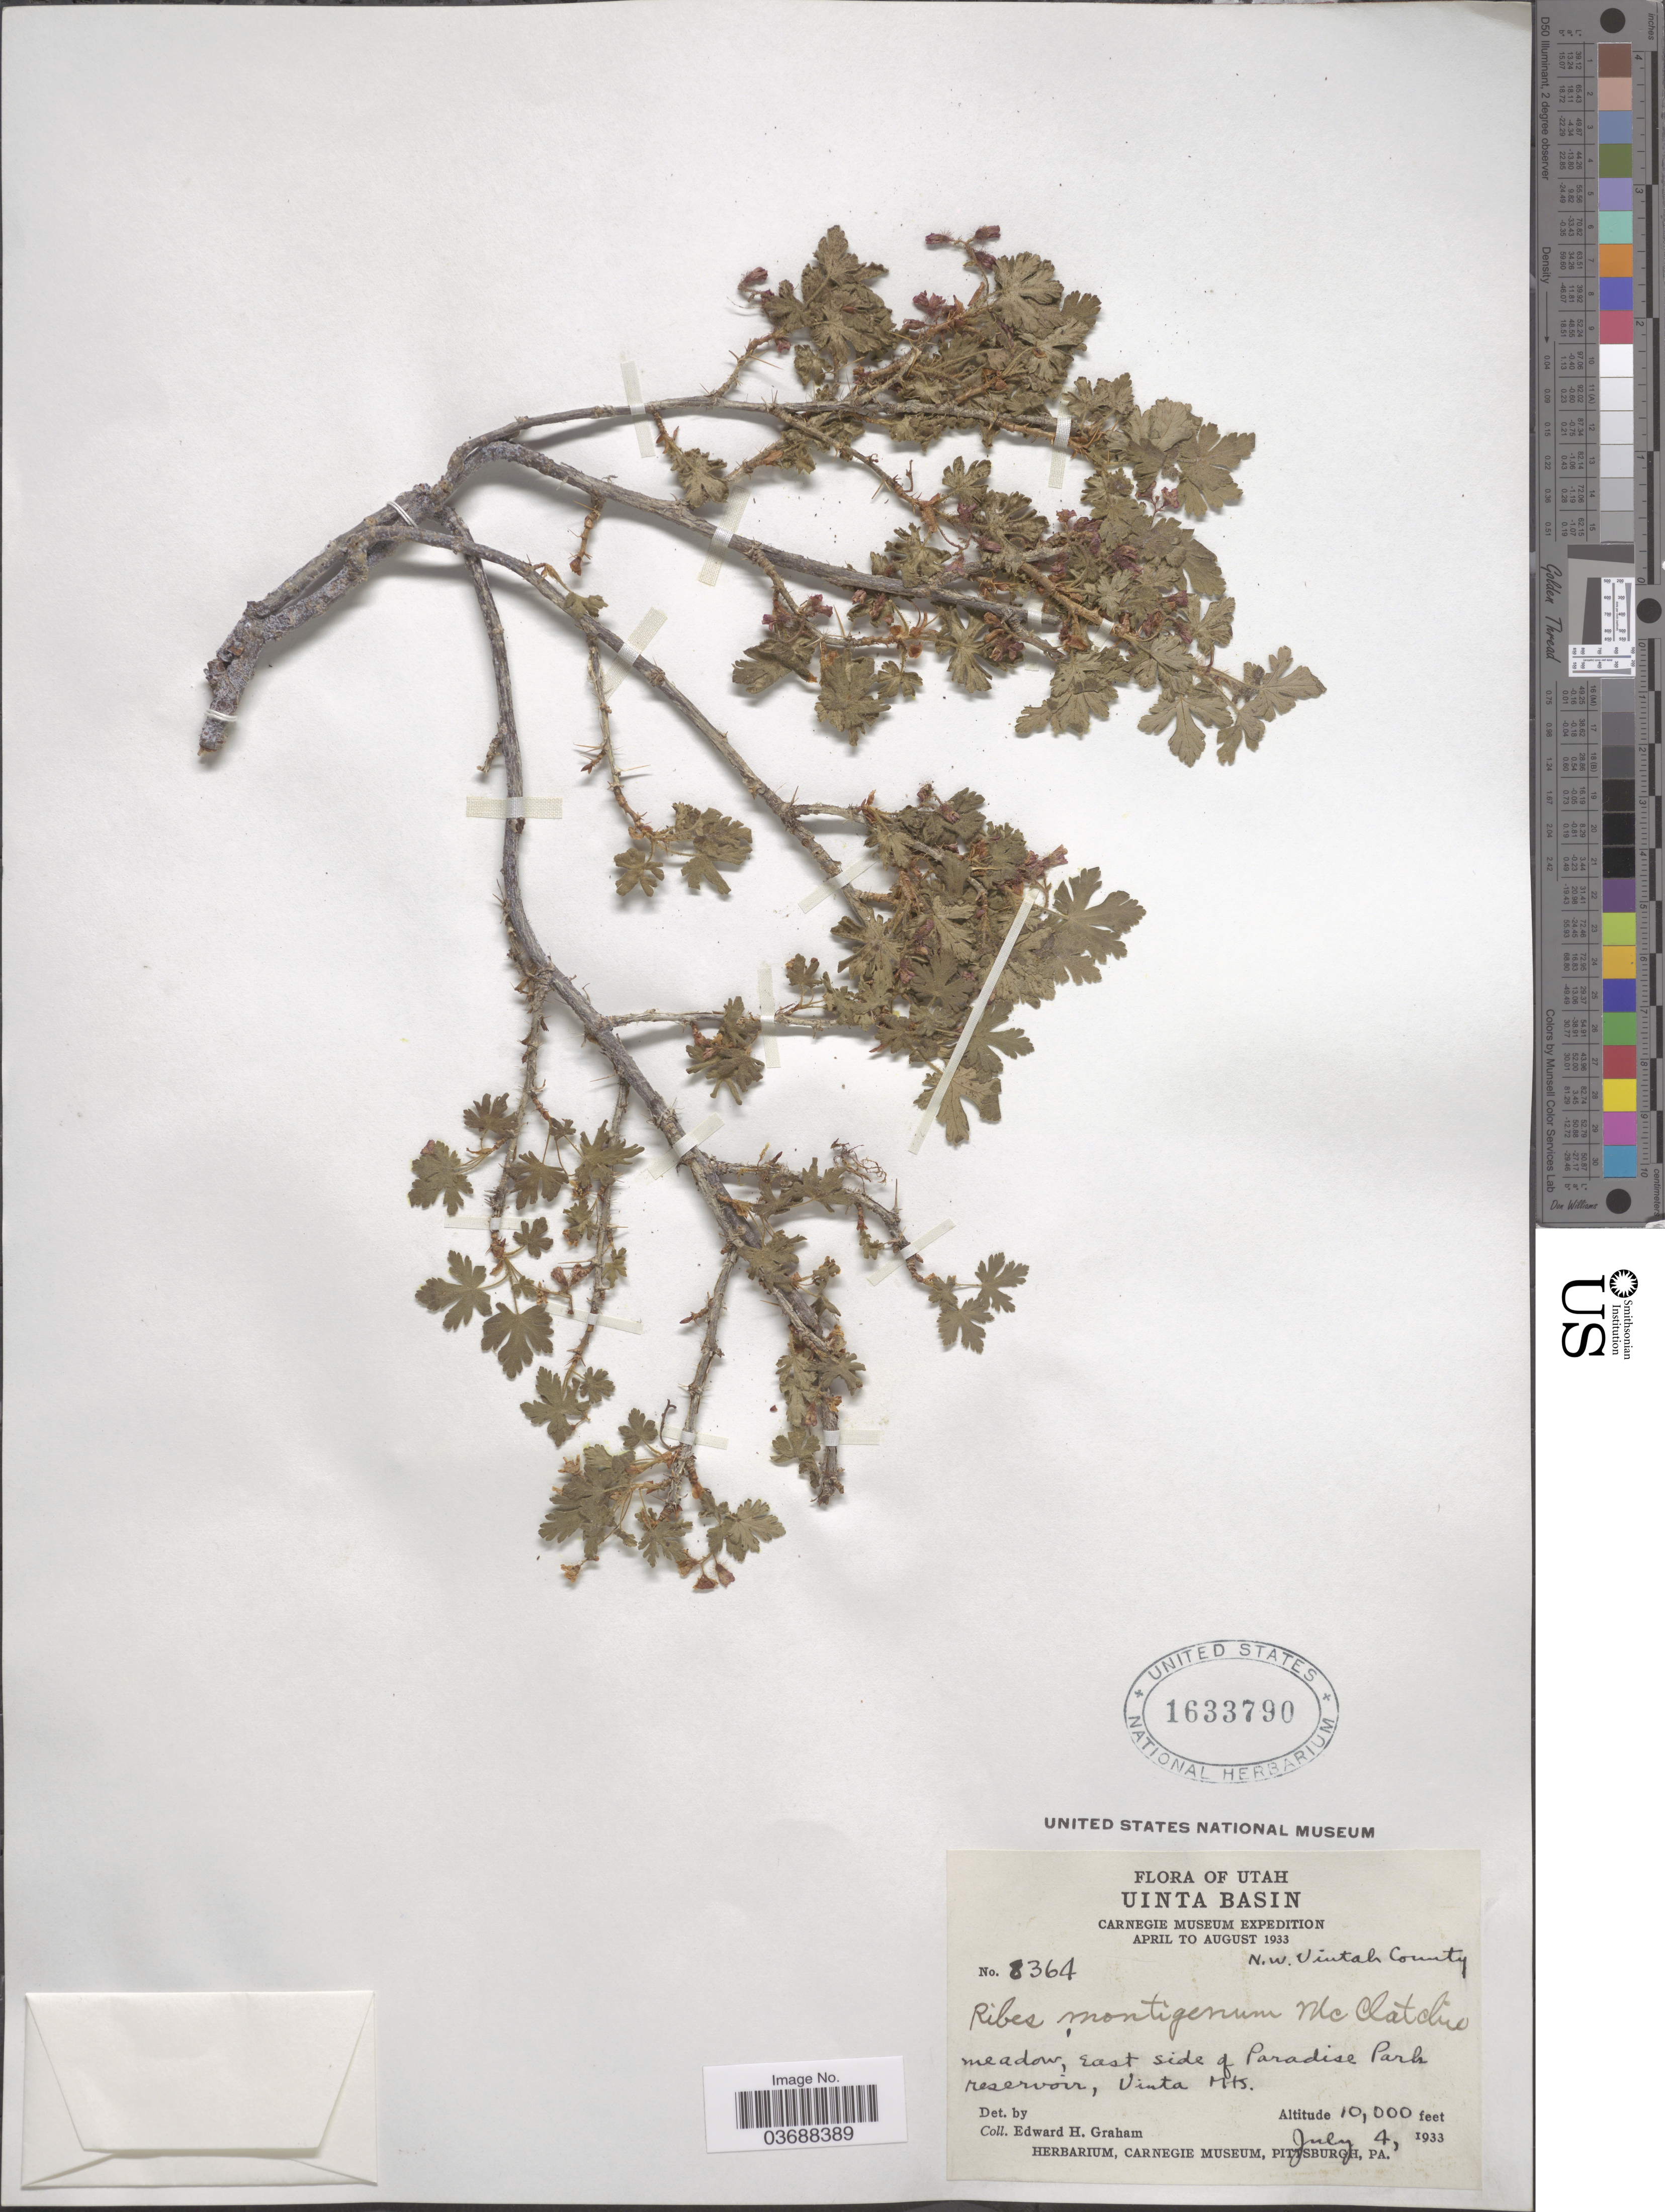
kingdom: Plantae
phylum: Tracheophyta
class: Magnoliopsida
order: Saxifragales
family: Grossulariaceae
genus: Ribes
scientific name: Ribes montigenum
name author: McClatchie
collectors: E. H. Graham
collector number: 8364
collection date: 1933-07-04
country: United States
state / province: Utah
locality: Uinta Basin. N. W. Uintah County. Meadow, east side of Paradise Park reservoir, Uinta Mts.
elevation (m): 3048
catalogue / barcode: US 1633790